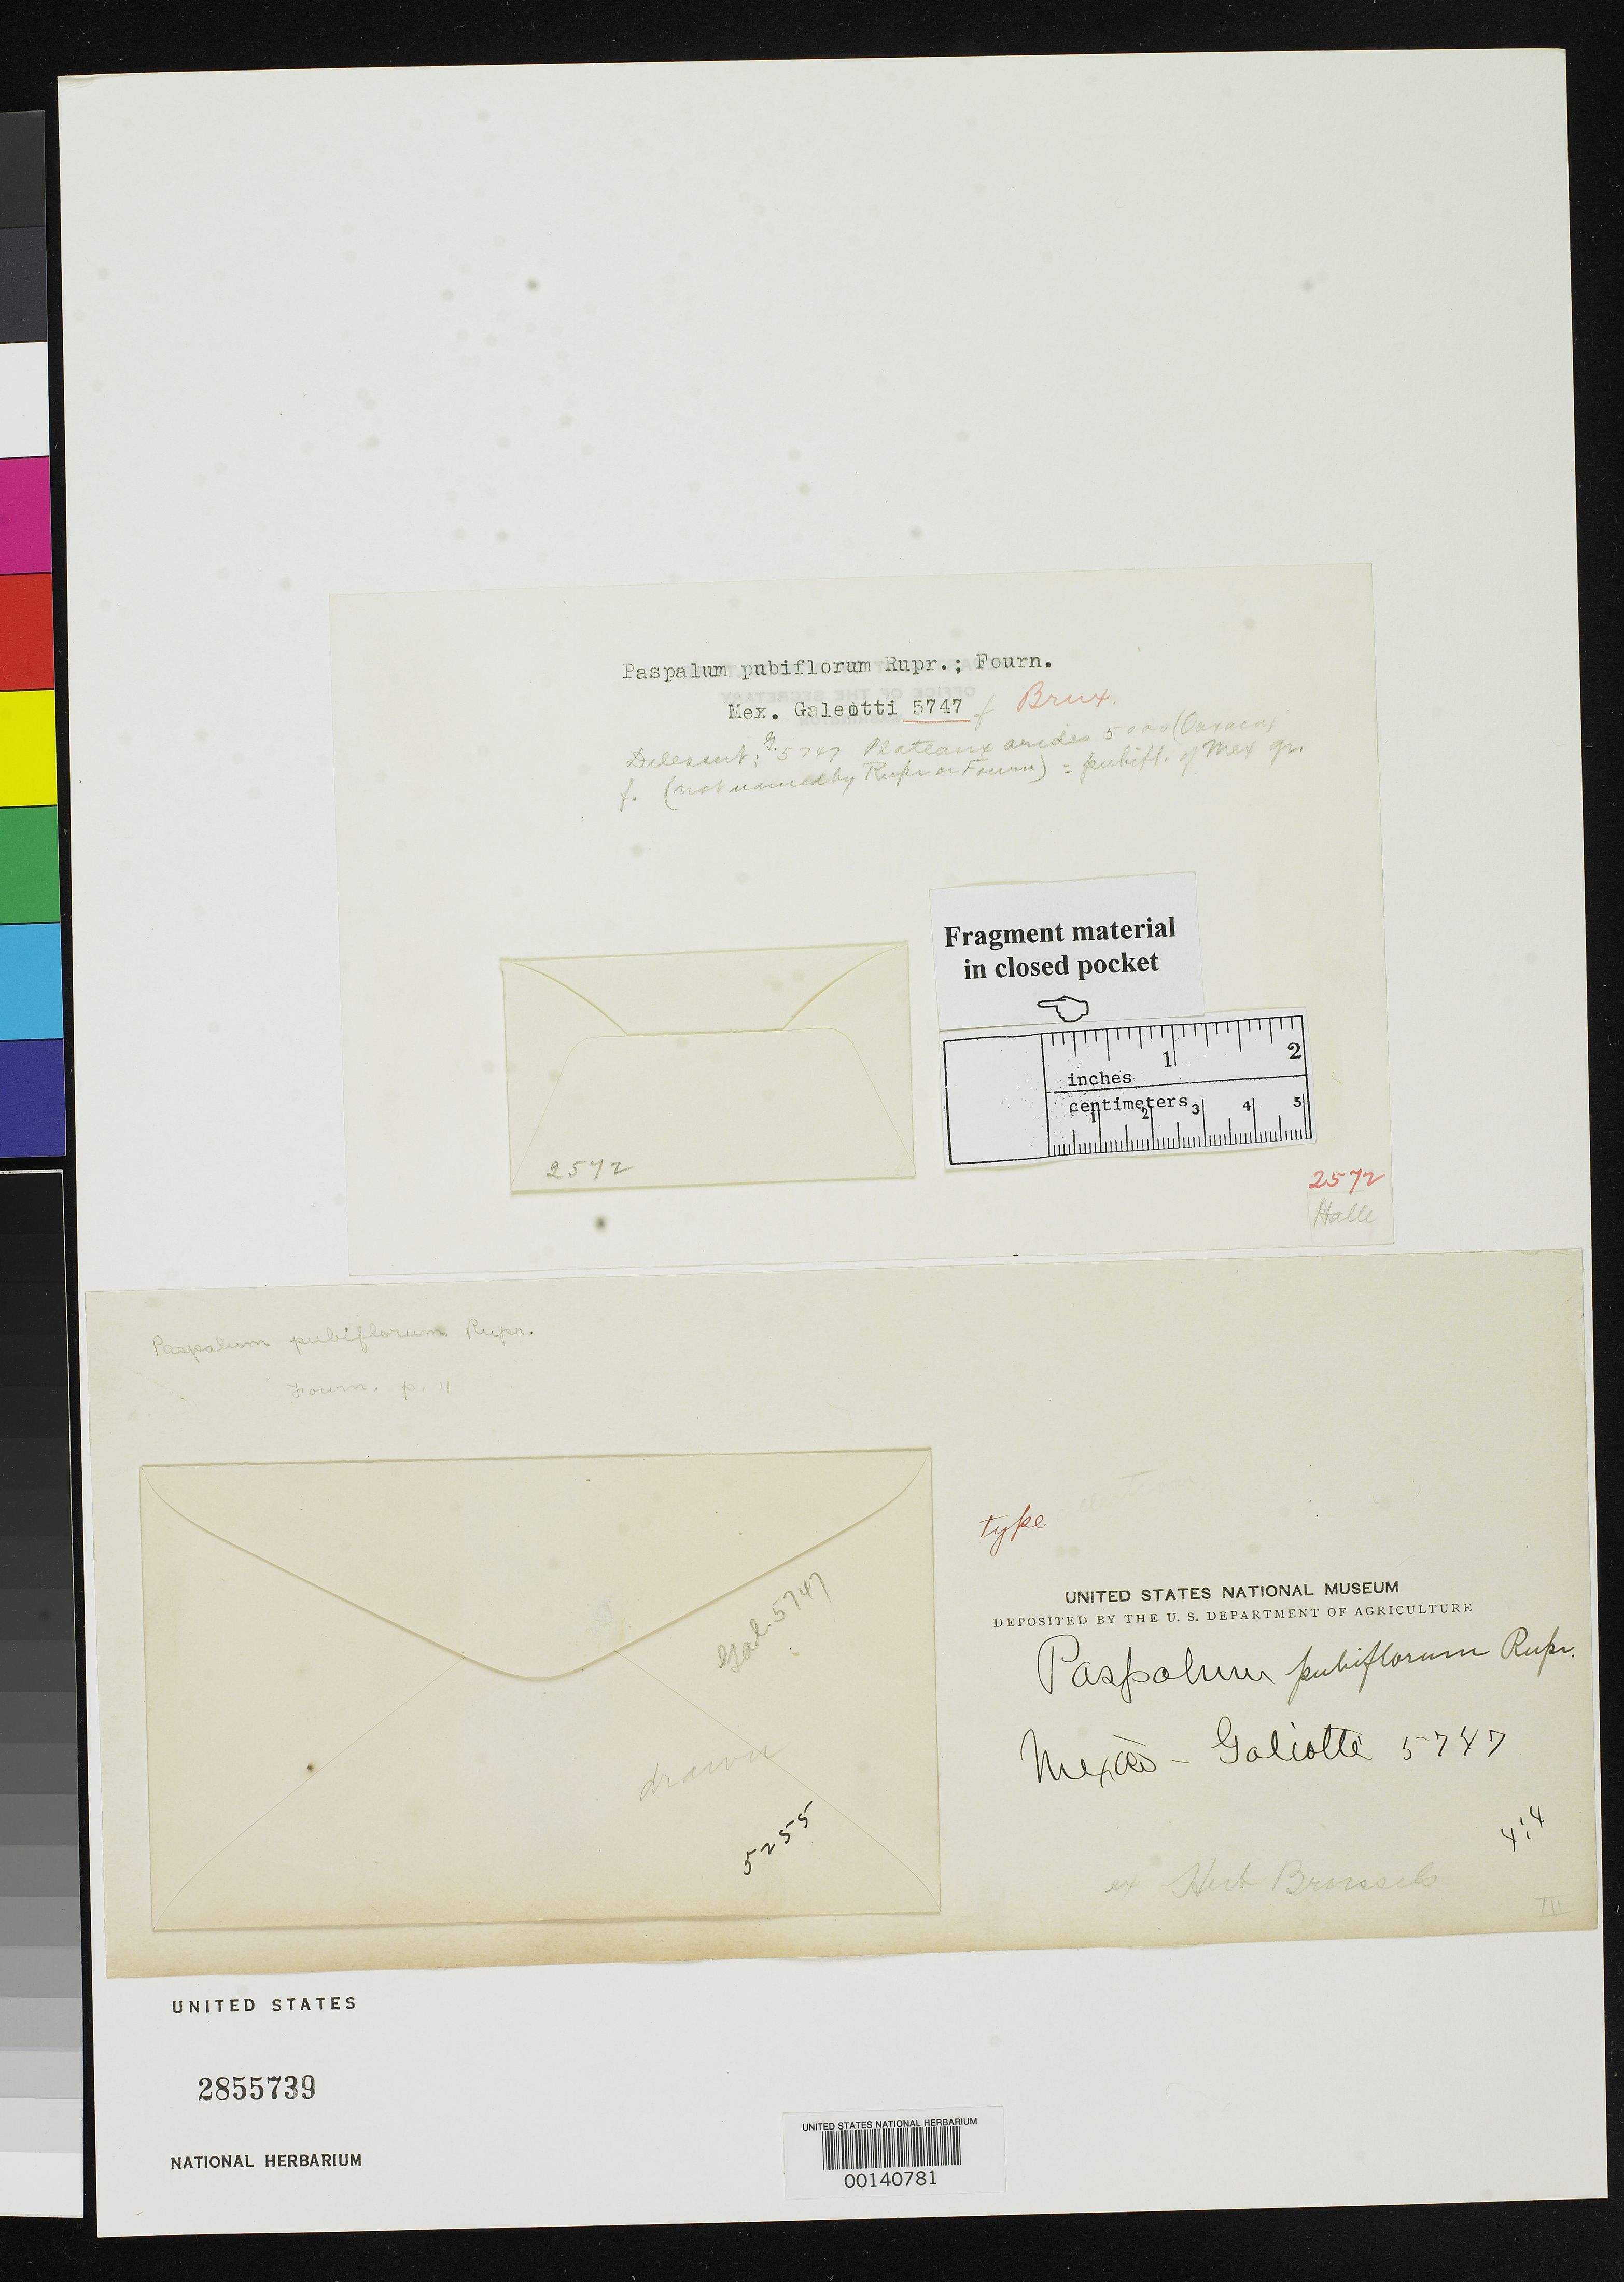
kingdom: Plantae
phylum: Tracheophyta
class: Liliopsida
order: Poales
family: Poaceae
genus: Paspalum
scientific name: Paspalum pubiflorum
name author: Rupr. ex E. Fourn.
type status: Type Fragment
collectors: H. G. Galeotti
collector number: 5747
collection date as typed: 1840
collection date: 1840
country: Mexico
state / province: Puebla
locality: Cactos, Tehuacon de los Granadas.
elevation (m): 1676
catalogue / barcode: US 2855739